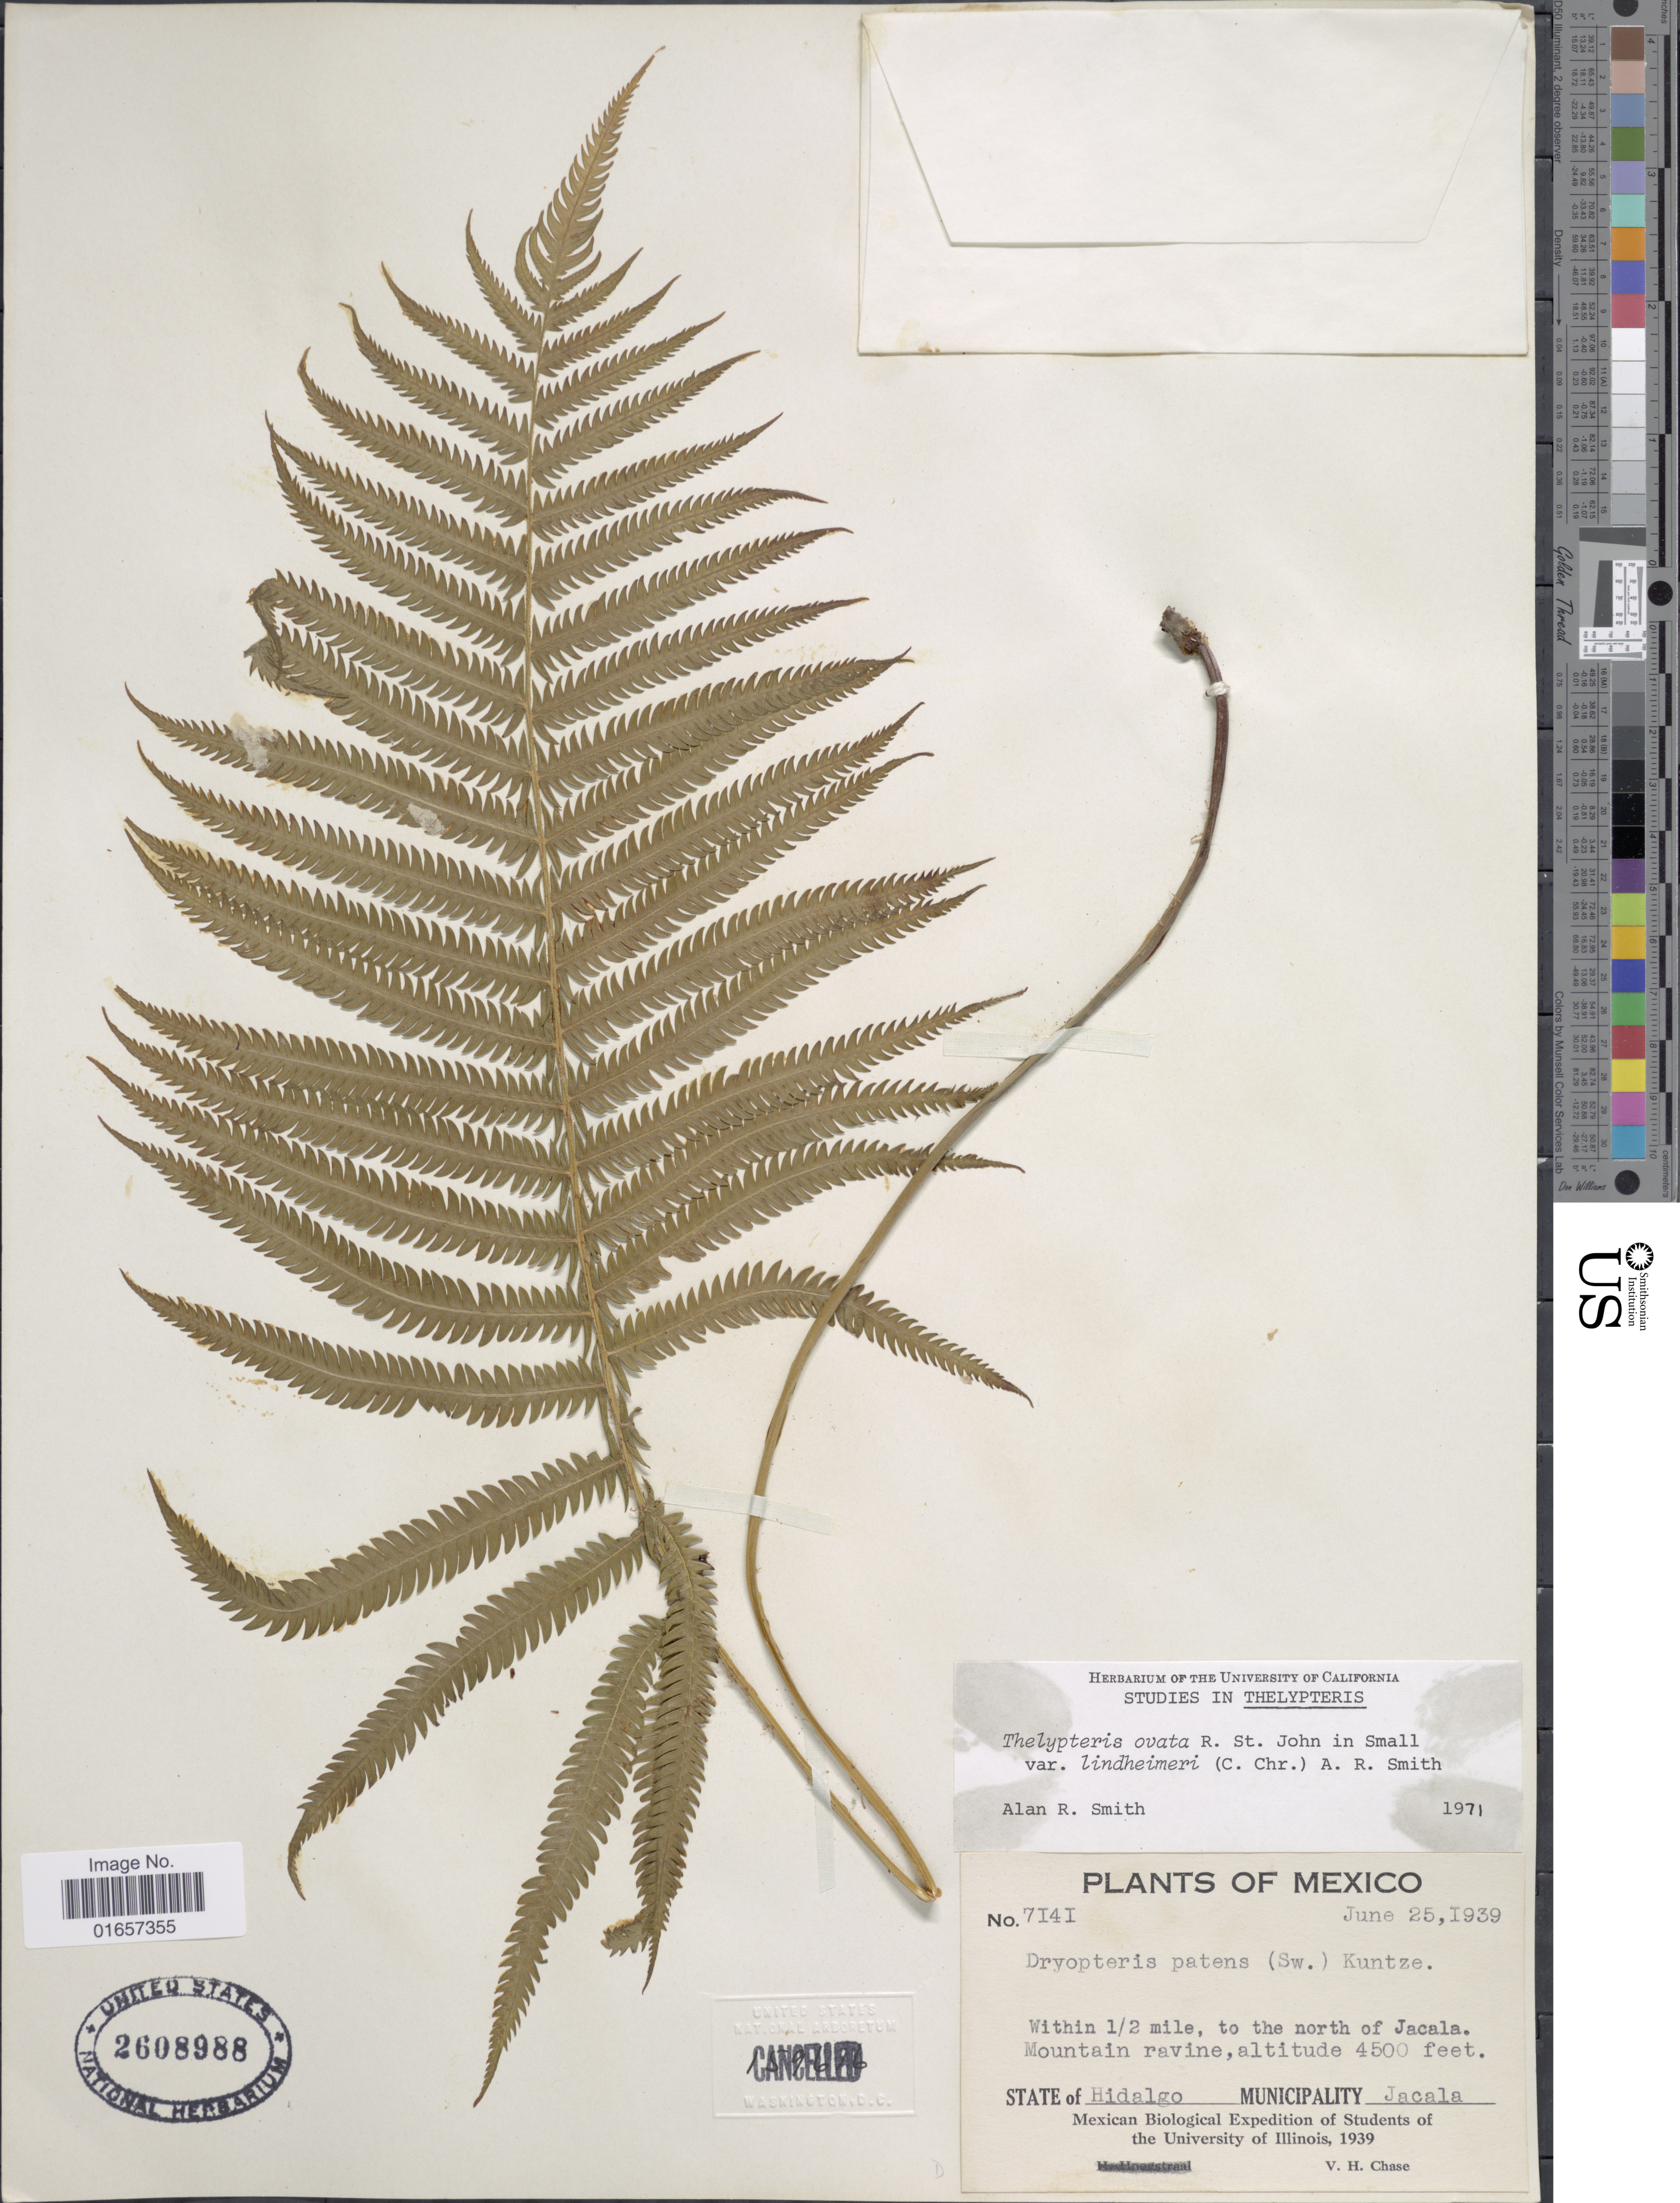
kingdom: Plantae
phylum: Tracheophyta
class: Polypodiopsida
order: Polypodiales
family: Thelypteridaceae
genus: Christella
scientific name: Christella ovata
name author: (R.P. St. John) Á. Löve & D. Löve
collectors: V. H. Chase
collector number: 7141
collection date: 1939-06-25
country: Mexico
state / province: Hidalgo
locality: Mexico, within 1/2 mile, to the north of Jacala, Mountain ravine, Hidalgo, Municipality Jacala.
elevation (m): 1372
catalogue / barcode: US 2608988